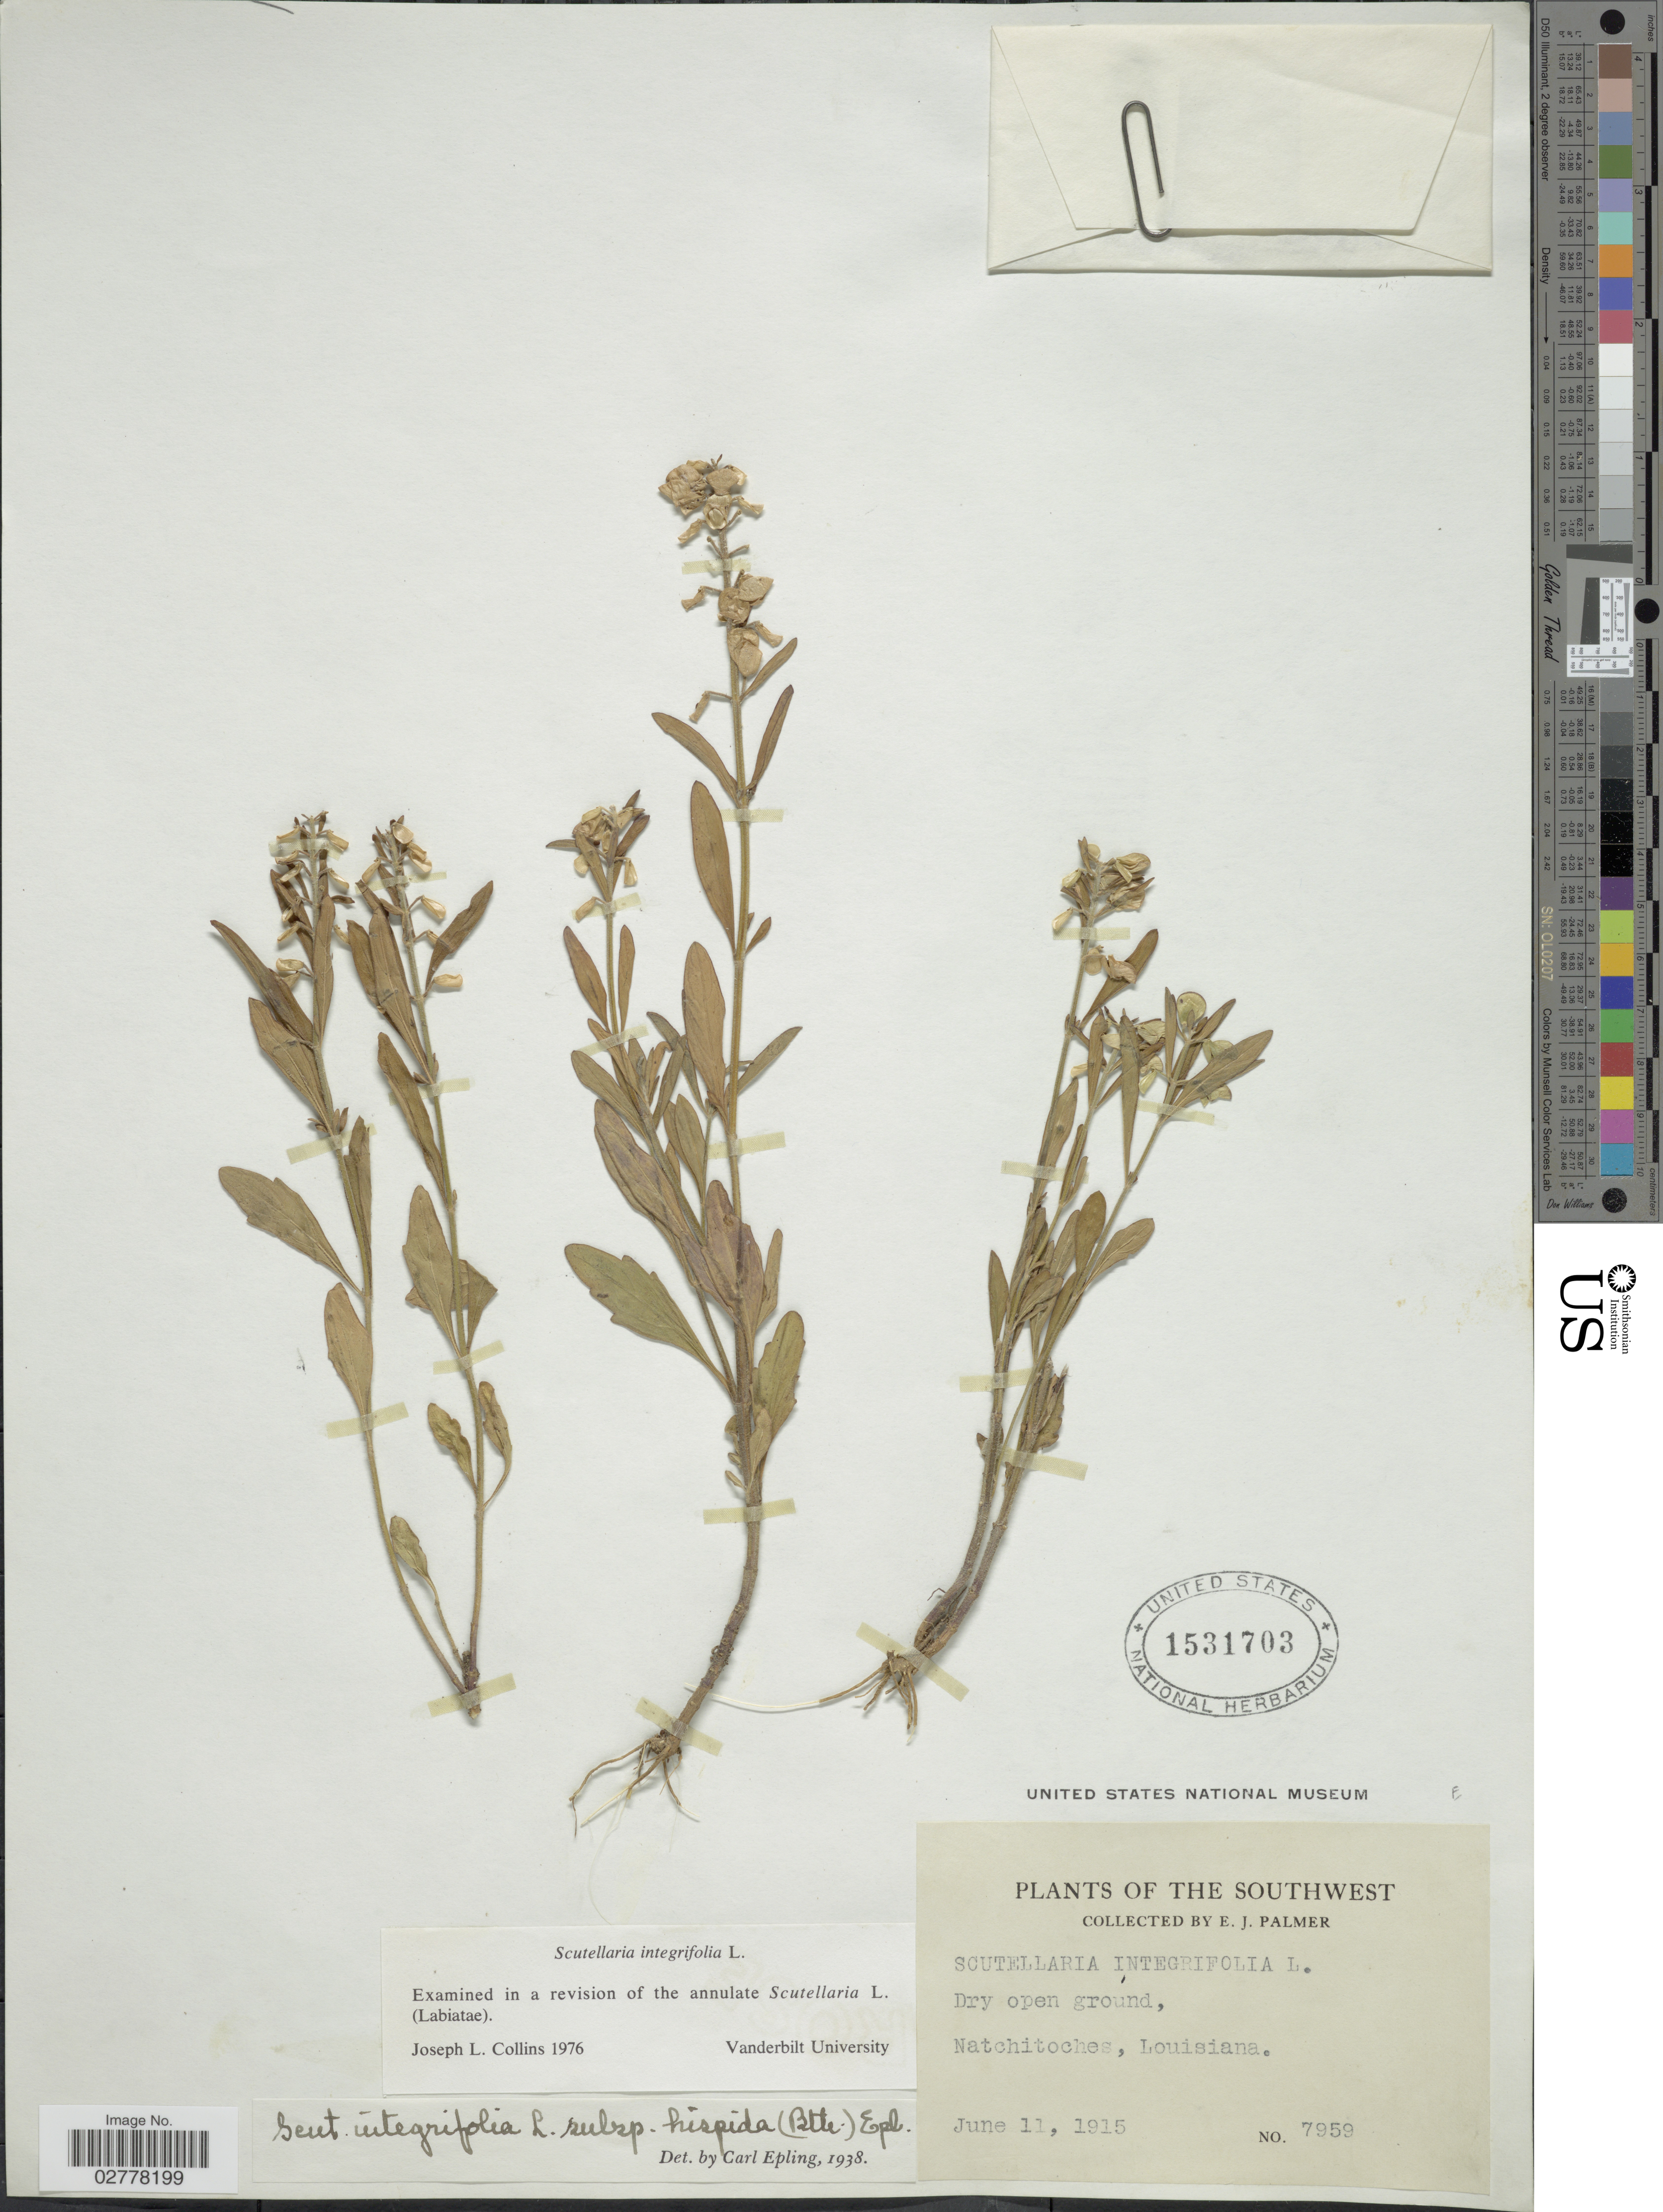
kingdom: Plantae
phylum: Tracheophyta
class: Magnoliopsida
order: Lamiales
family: Lamiaceae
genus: Scutellaria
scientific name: Scutellaria integrifolia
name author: L.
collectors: E. J. Palmer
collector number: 7959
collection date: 1915-06-11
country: United States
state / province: Louisiana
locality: The Southwest. Natchitoches.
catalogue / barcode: US 1531703